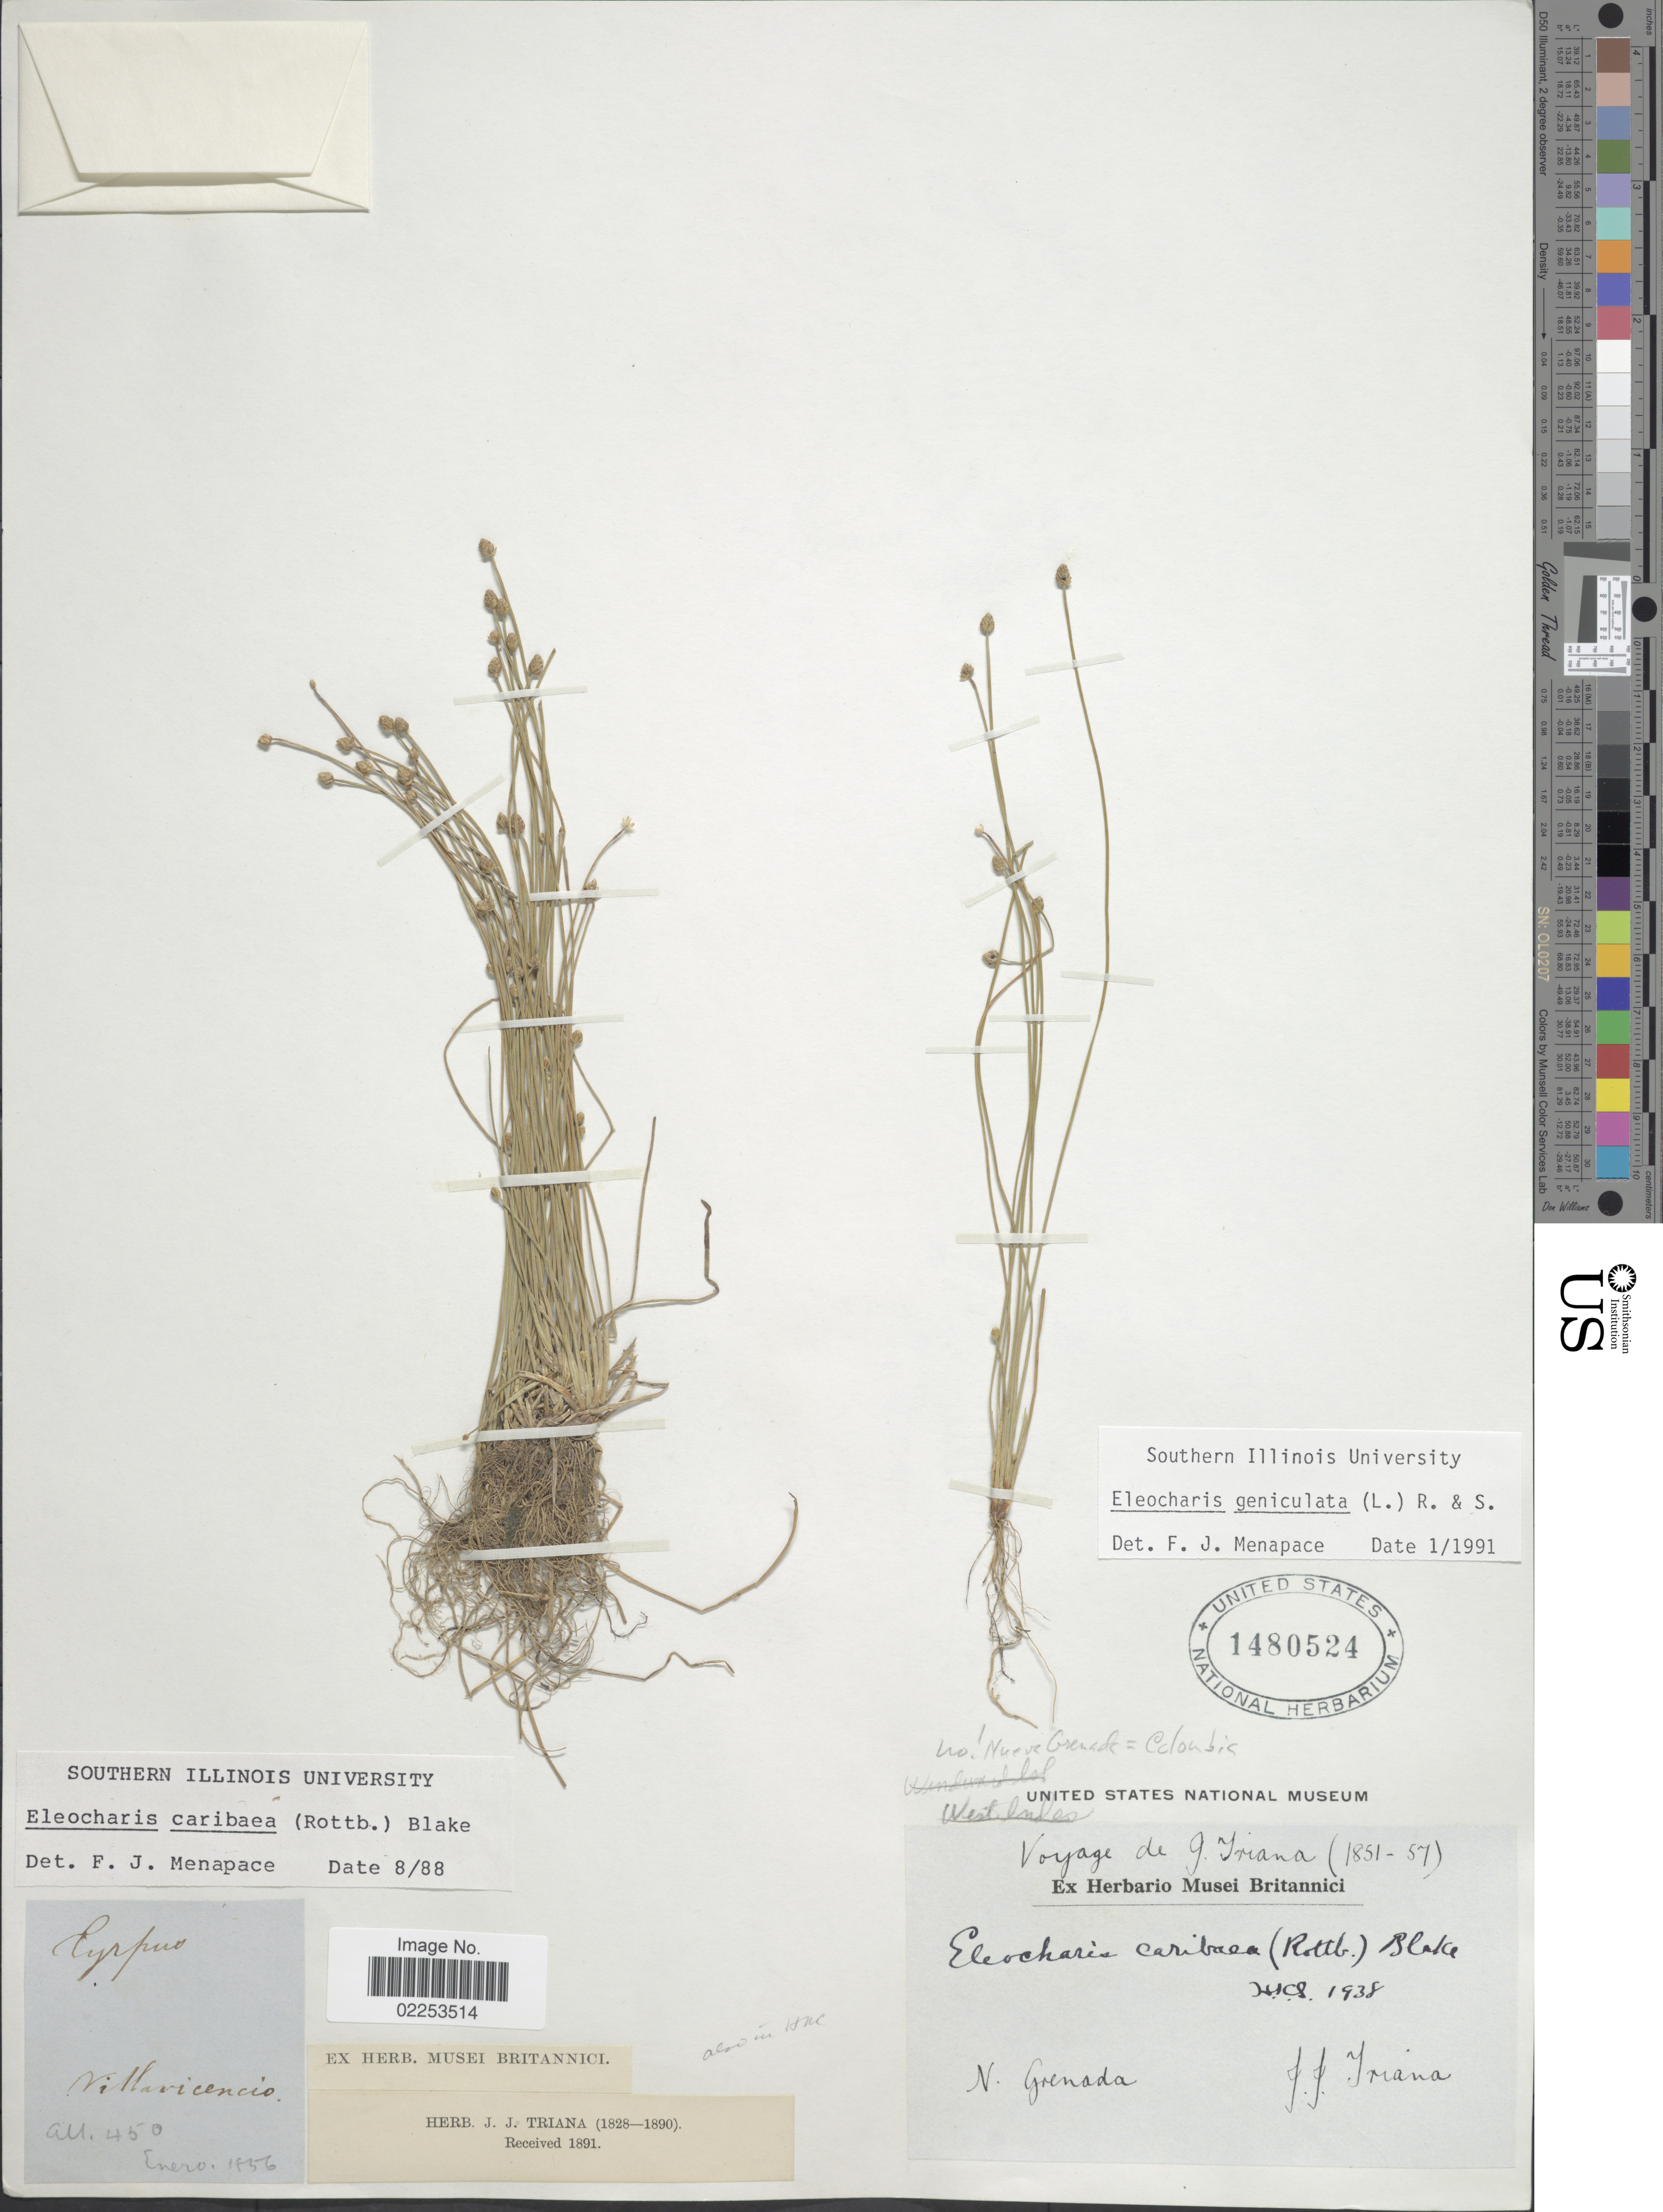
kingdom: Plantae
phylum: Tracheophyta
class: Liliopsida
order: Poales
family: Cyperaceae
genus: Eleocharis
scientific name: Eleocharis geniculata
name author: (L.) Roem. & Schult.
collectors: J. J. Triana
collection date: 1856-01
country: Colombia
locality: Villavicencio, N. Grenada.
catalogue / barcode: US 1480524